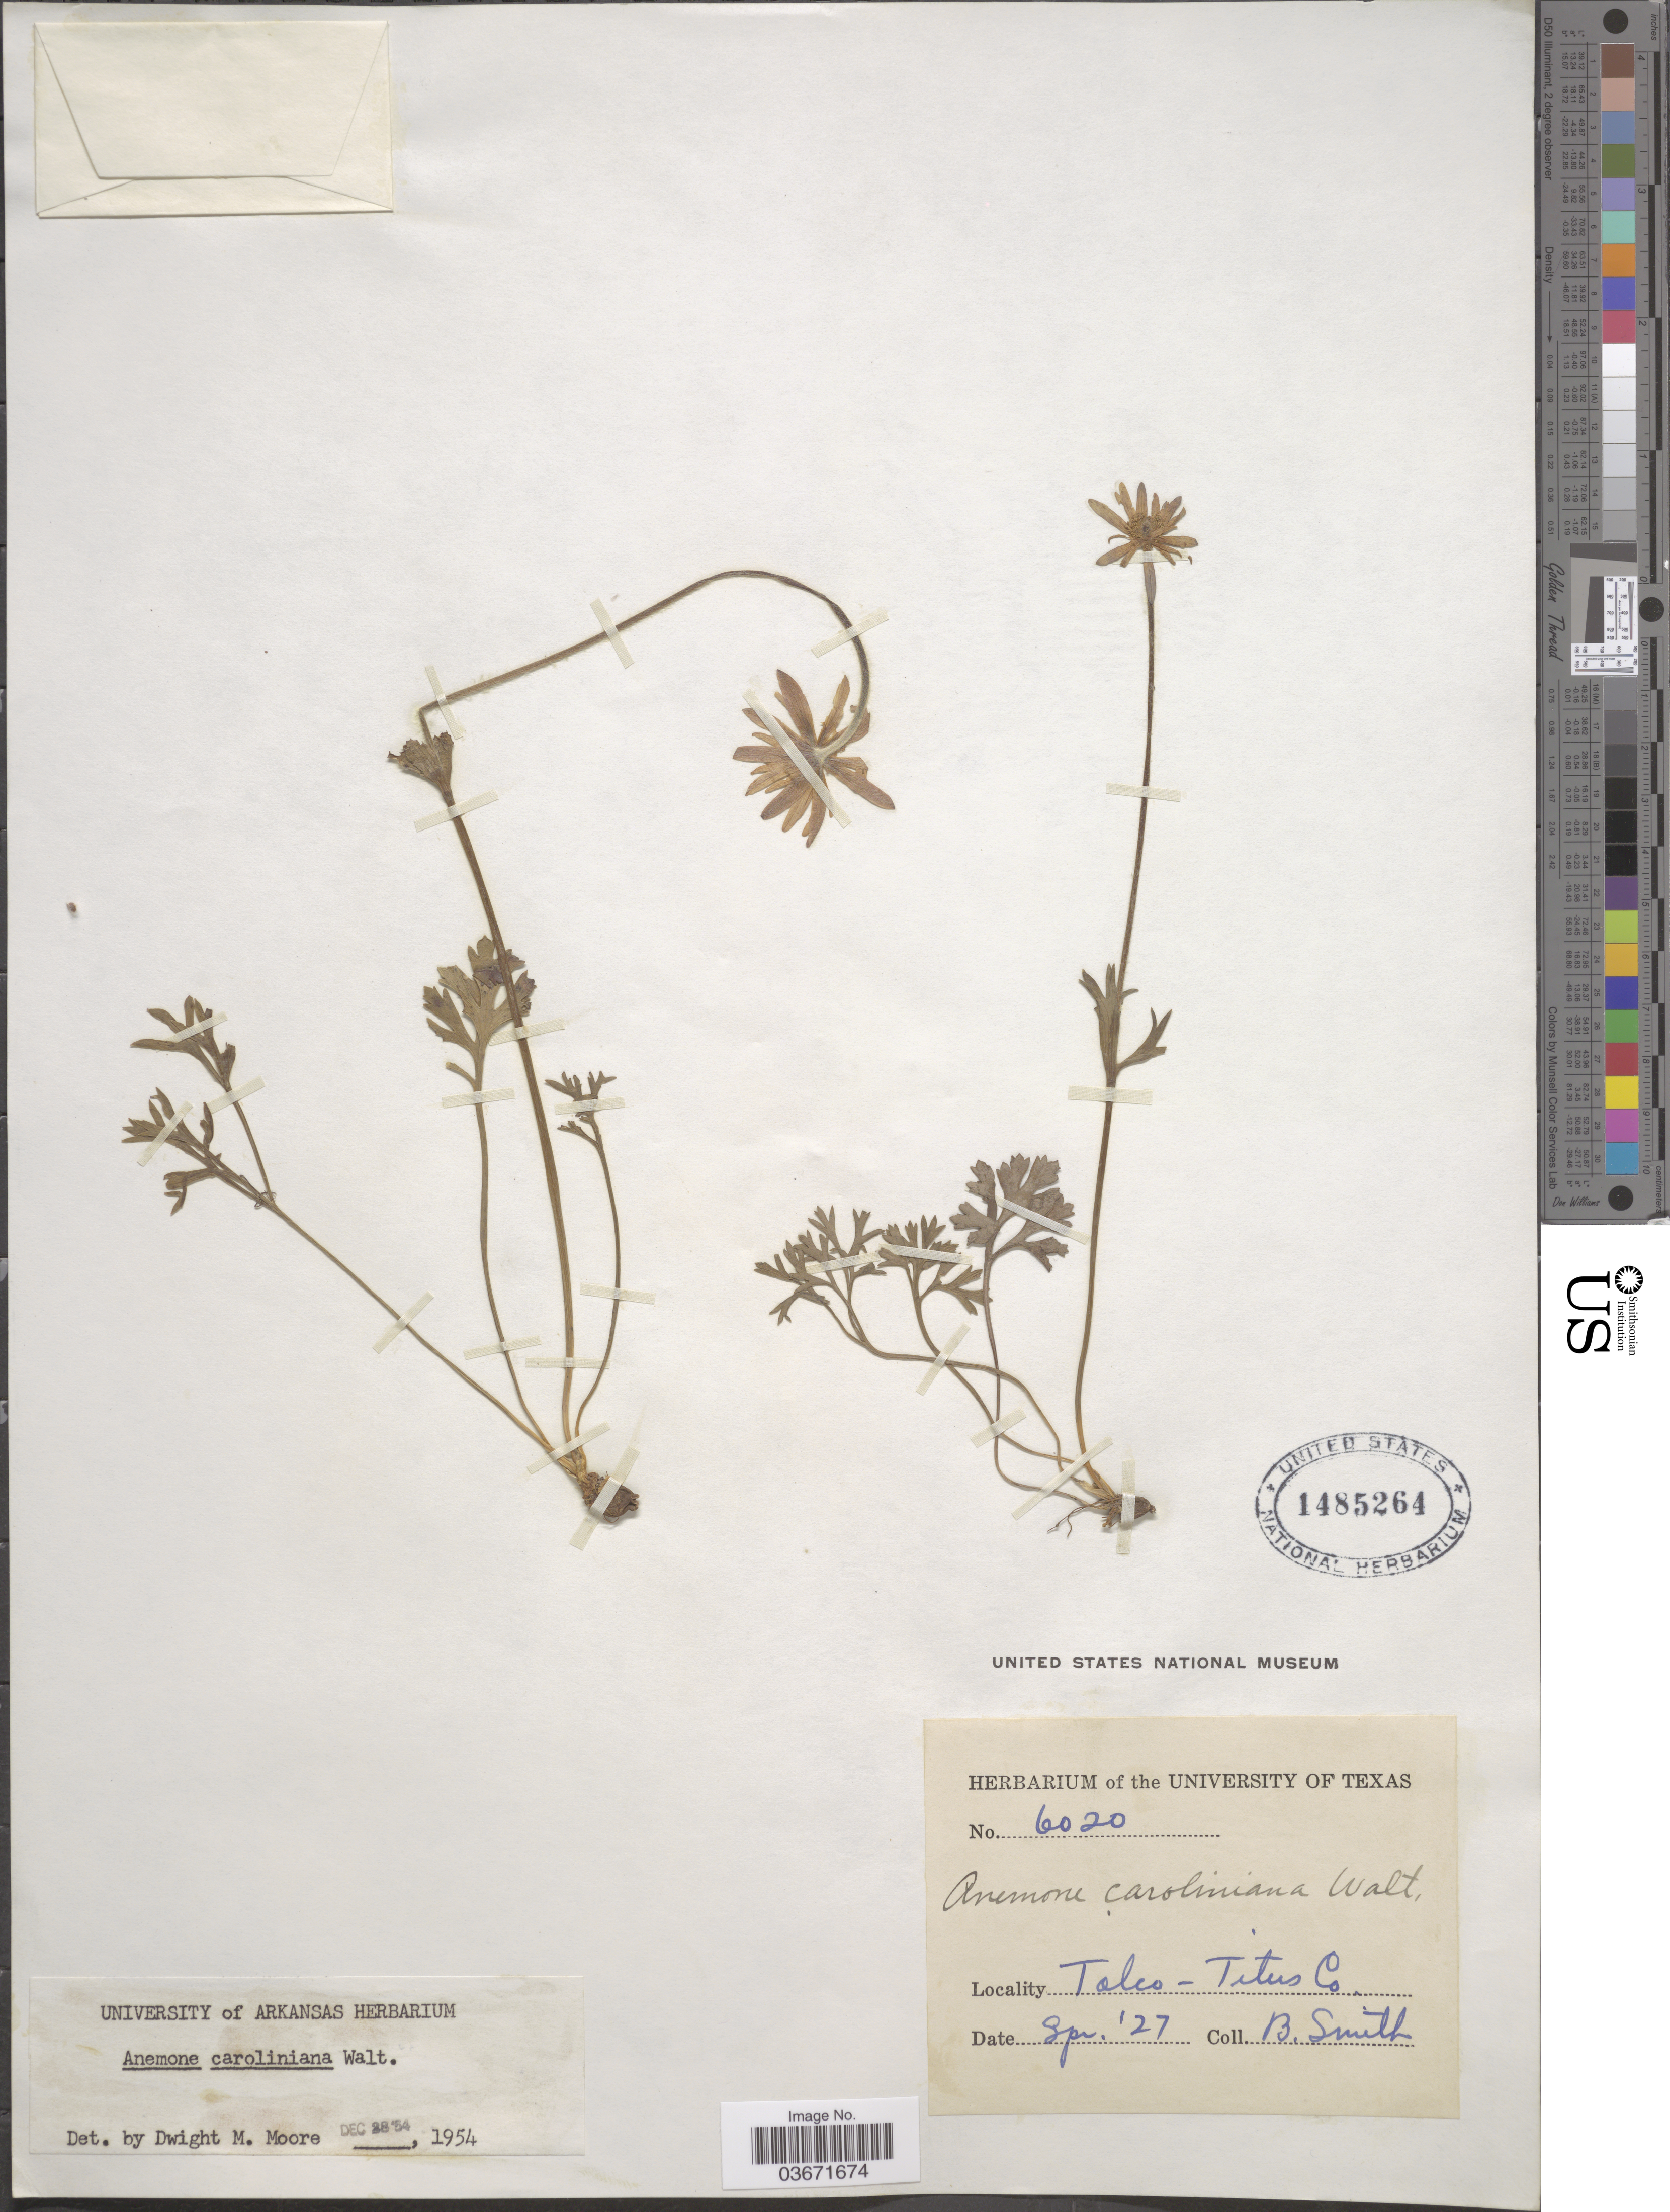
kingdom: Plantae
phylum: Tracheophyta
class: Magnoliopsida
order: Ranunculales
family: Ranunculaceae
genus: Anemone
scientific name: Anemone caroliniana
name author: Walter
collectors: B. D. Smith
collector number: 6020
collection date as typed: Spr. '27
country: United States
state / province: Texas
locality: Talco - Titus Co.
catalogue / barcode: US 1485264